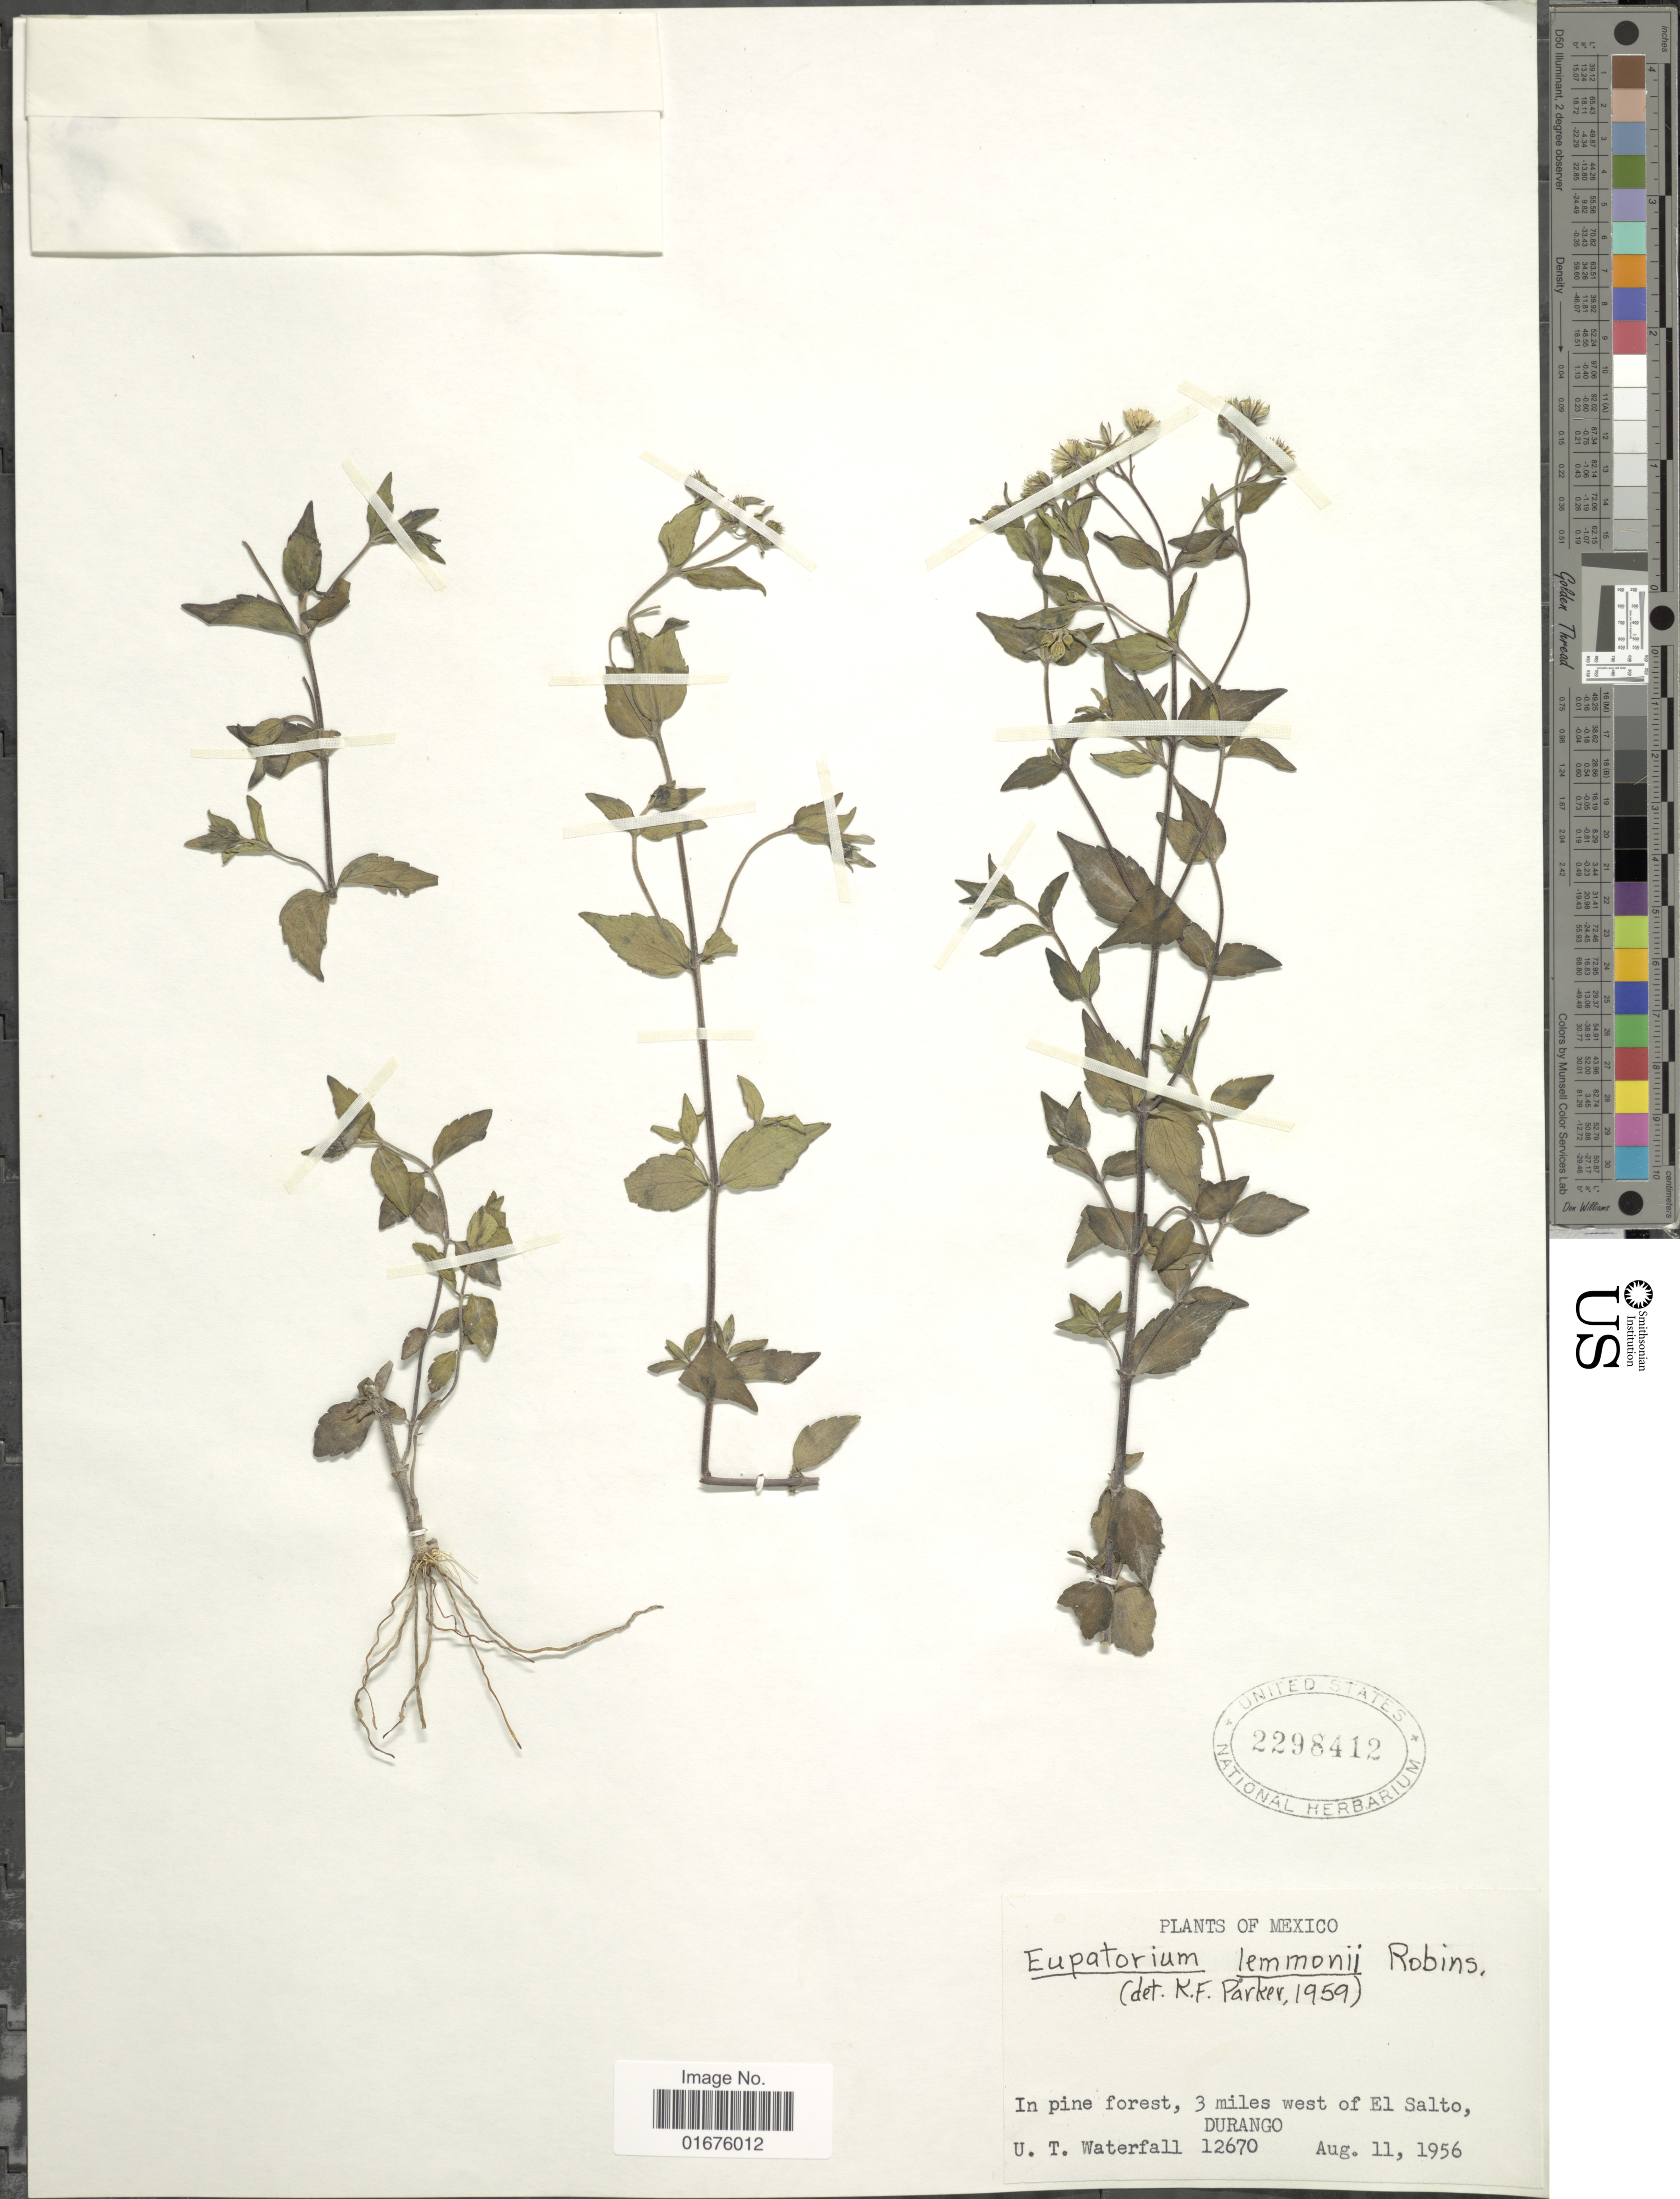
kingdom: Plantae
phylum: Tracheophyta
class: Magnoliopsida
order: Asterales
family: Asteraceae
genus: Ageratina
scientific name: Ageratina lemmonii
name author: (B.L. Rob.) R.M. King & H. Rob.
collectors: U. T. Waterfall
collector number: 12670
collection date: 1956-08-11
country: Mexico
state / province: Durango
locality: In pine forest, 3 mile swest of El Salto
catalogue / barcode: US 2298412